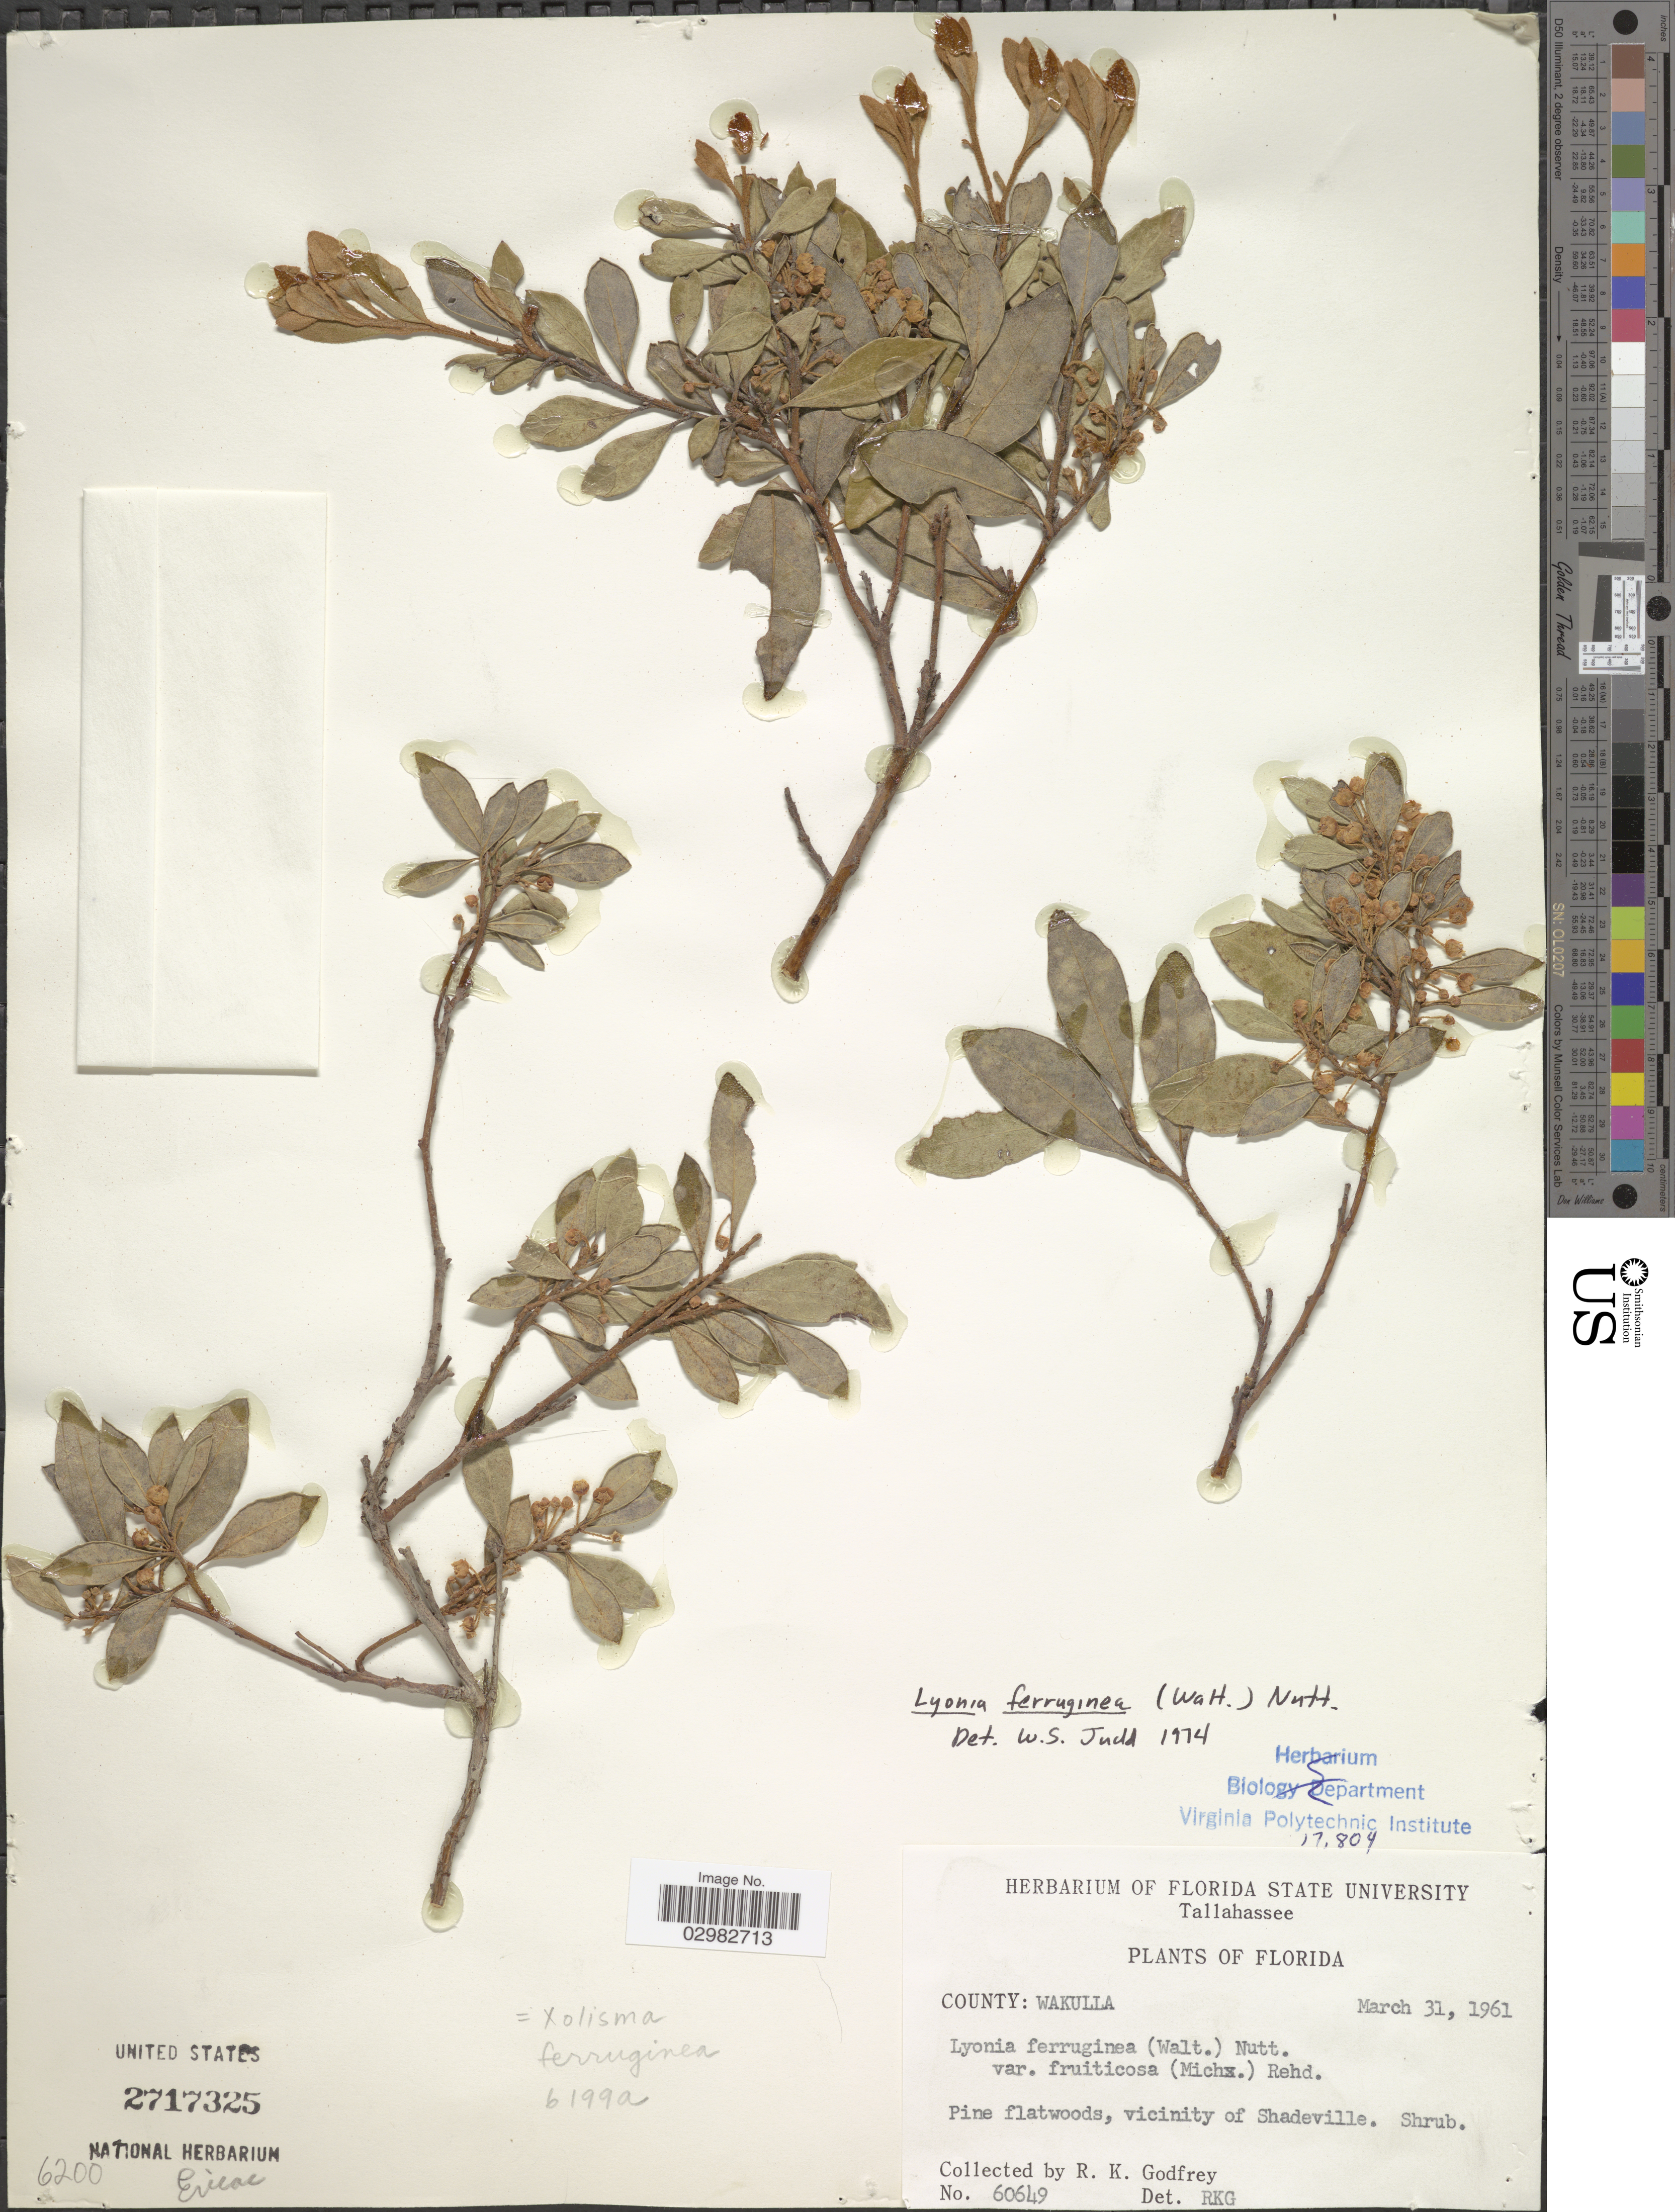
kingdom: Plantae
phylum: Tracheophyta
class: Magnoliopsida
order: Ericales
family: Ericaceae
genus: Lyonia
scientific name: Lyonia ferruginea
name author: (Walter) Nutt.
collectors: R. K. Godfrey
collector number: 60649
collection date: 1961-03-31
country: United States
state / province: Florida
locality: County Wakulla, vicinity of Shadeville.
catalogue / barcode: US 2717325